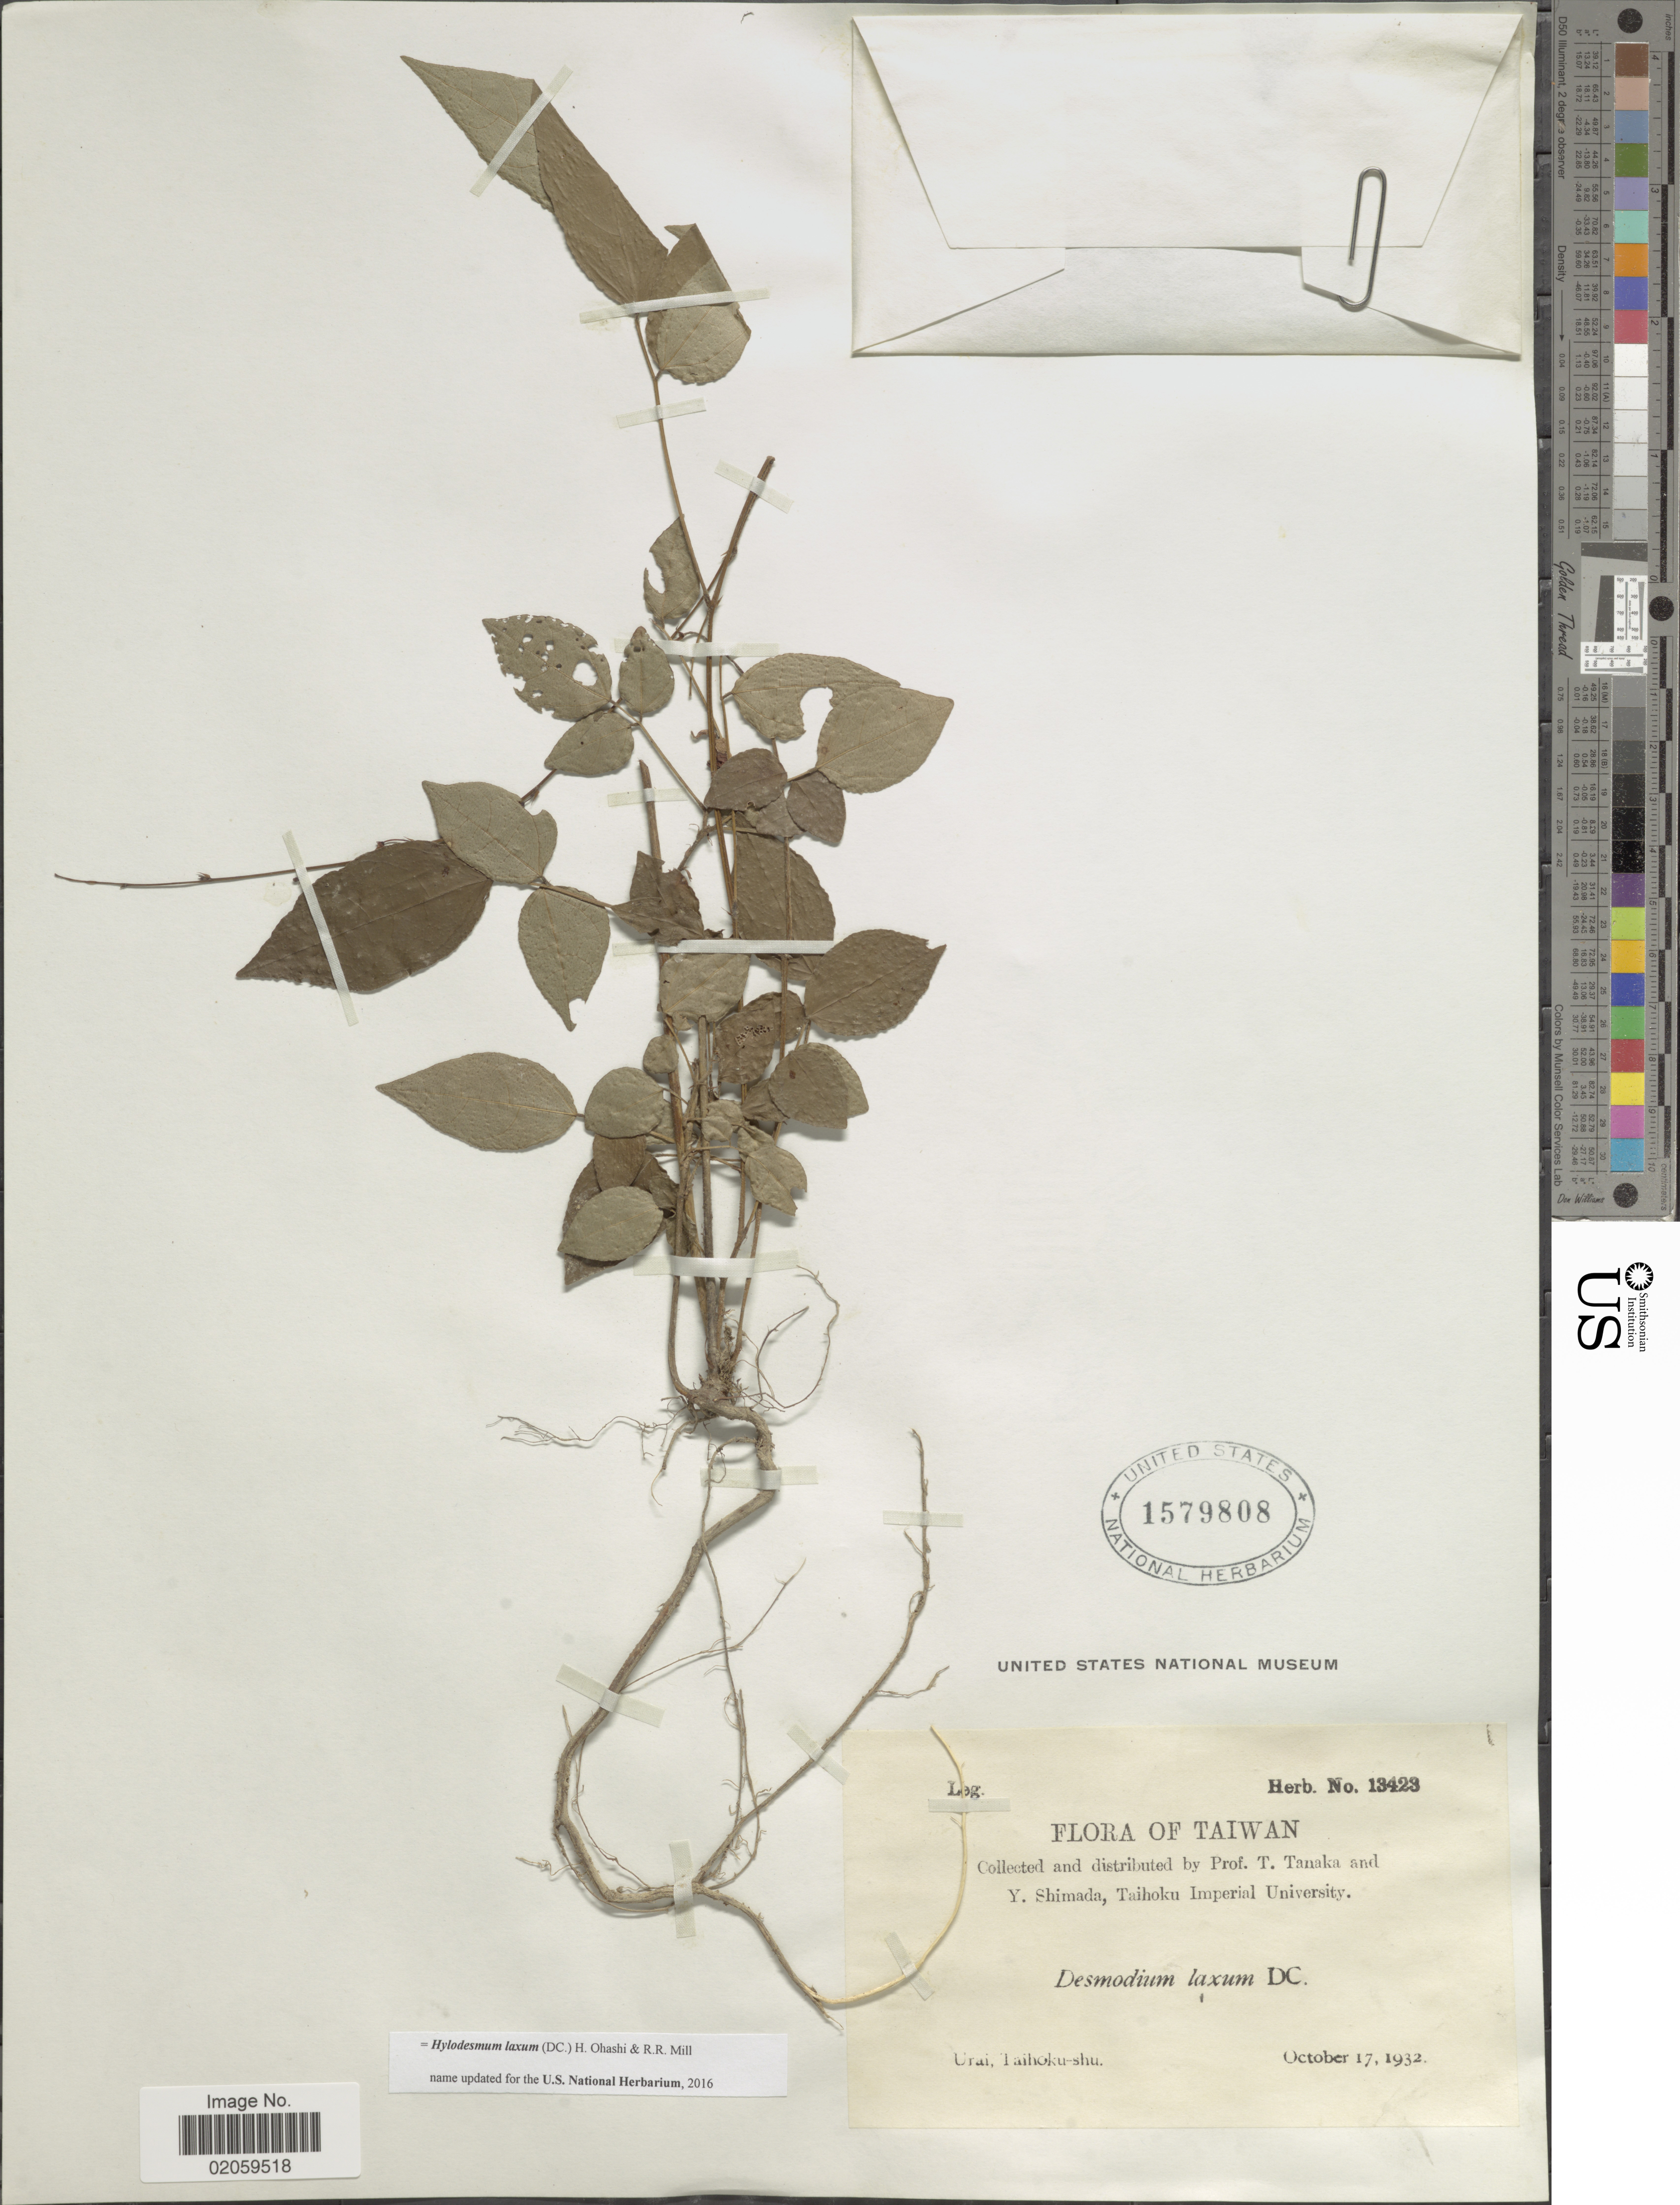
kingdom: Plantae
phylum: Tracheophyta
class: Magnoliopsida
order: Fabales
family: Fabaceae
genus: Hylodesmum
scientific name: Hylodesmum laxum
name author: (DC.) H. Ohashi & R.R. Mill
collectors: T. Tanaka & Y. Shimada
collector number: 13423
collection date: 1932-10-17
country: Taiwan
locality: Urai, Taihoku-shu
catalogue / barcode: US 1579808